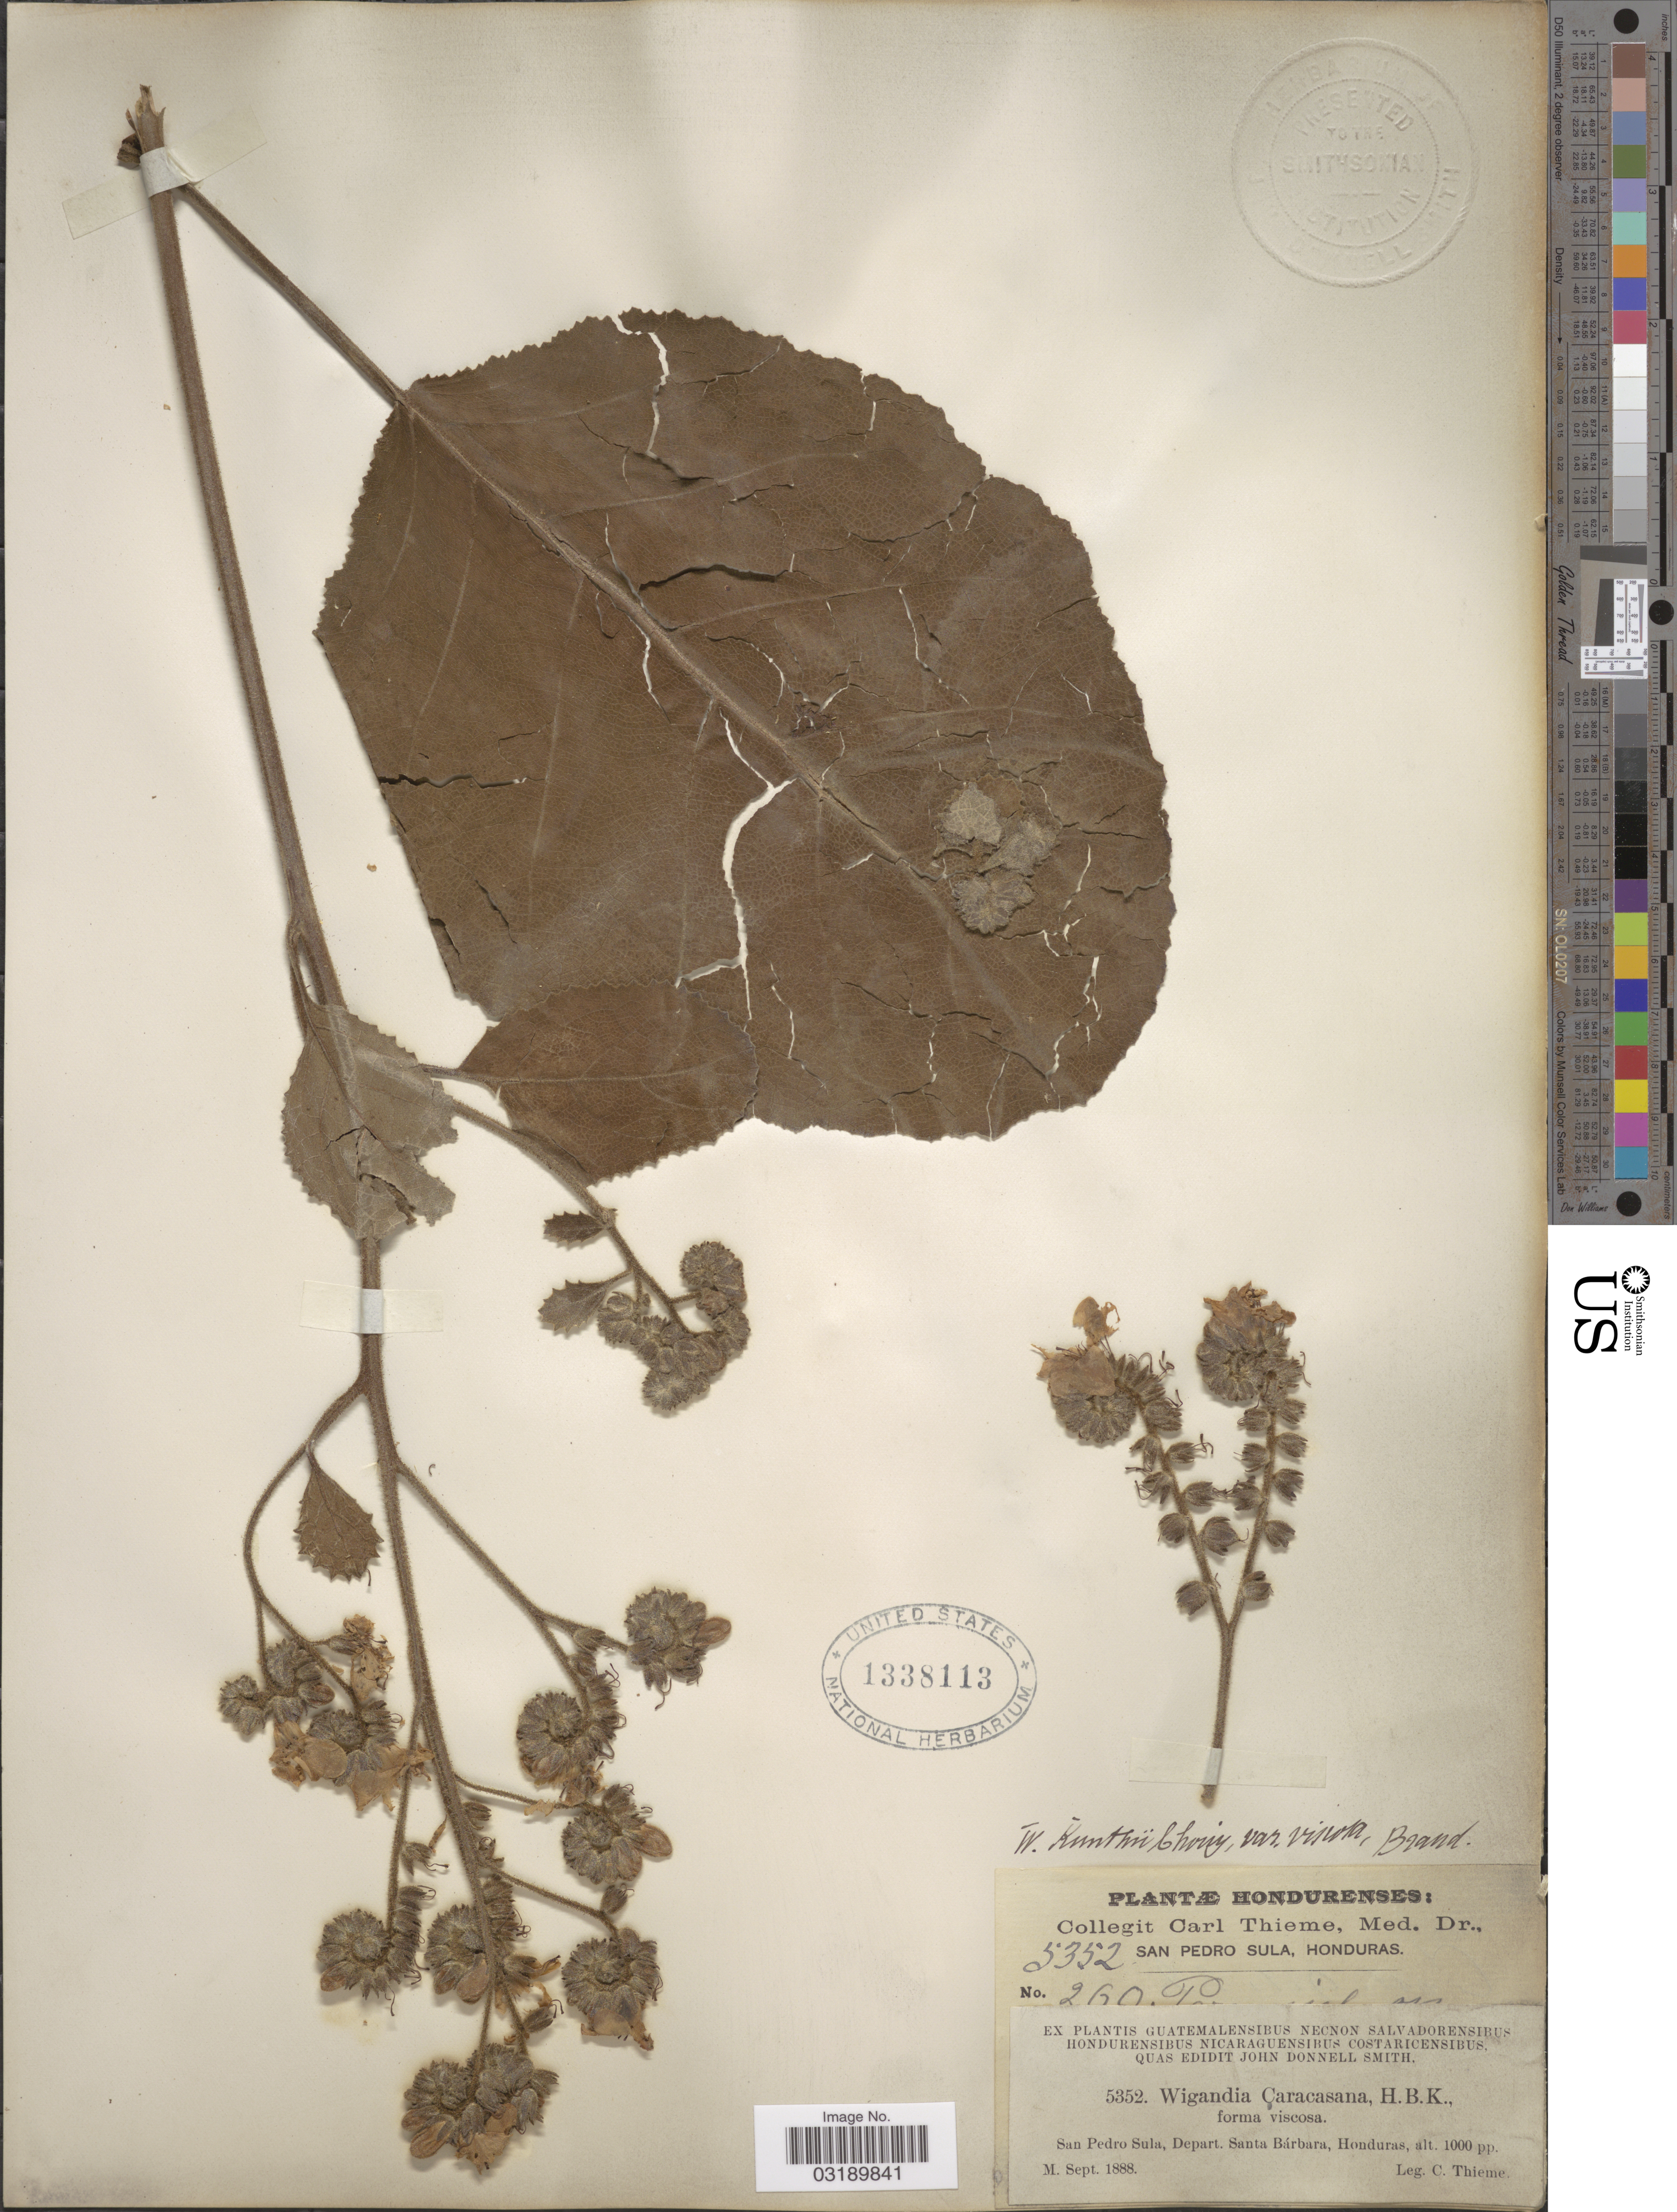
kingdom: Plantae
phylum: Tracheophyta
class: Magnoliopsida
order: Boraginales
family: Namaceae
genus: Wigandia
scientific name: Wigandia caracasana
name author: Kunth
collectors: C. Thieme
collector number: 5352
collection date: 1888-09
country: Honduras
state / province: Santa Bárbara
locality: San Pedro, Depart. Santa Bárbara.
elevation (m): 305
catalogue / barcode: US 1338113